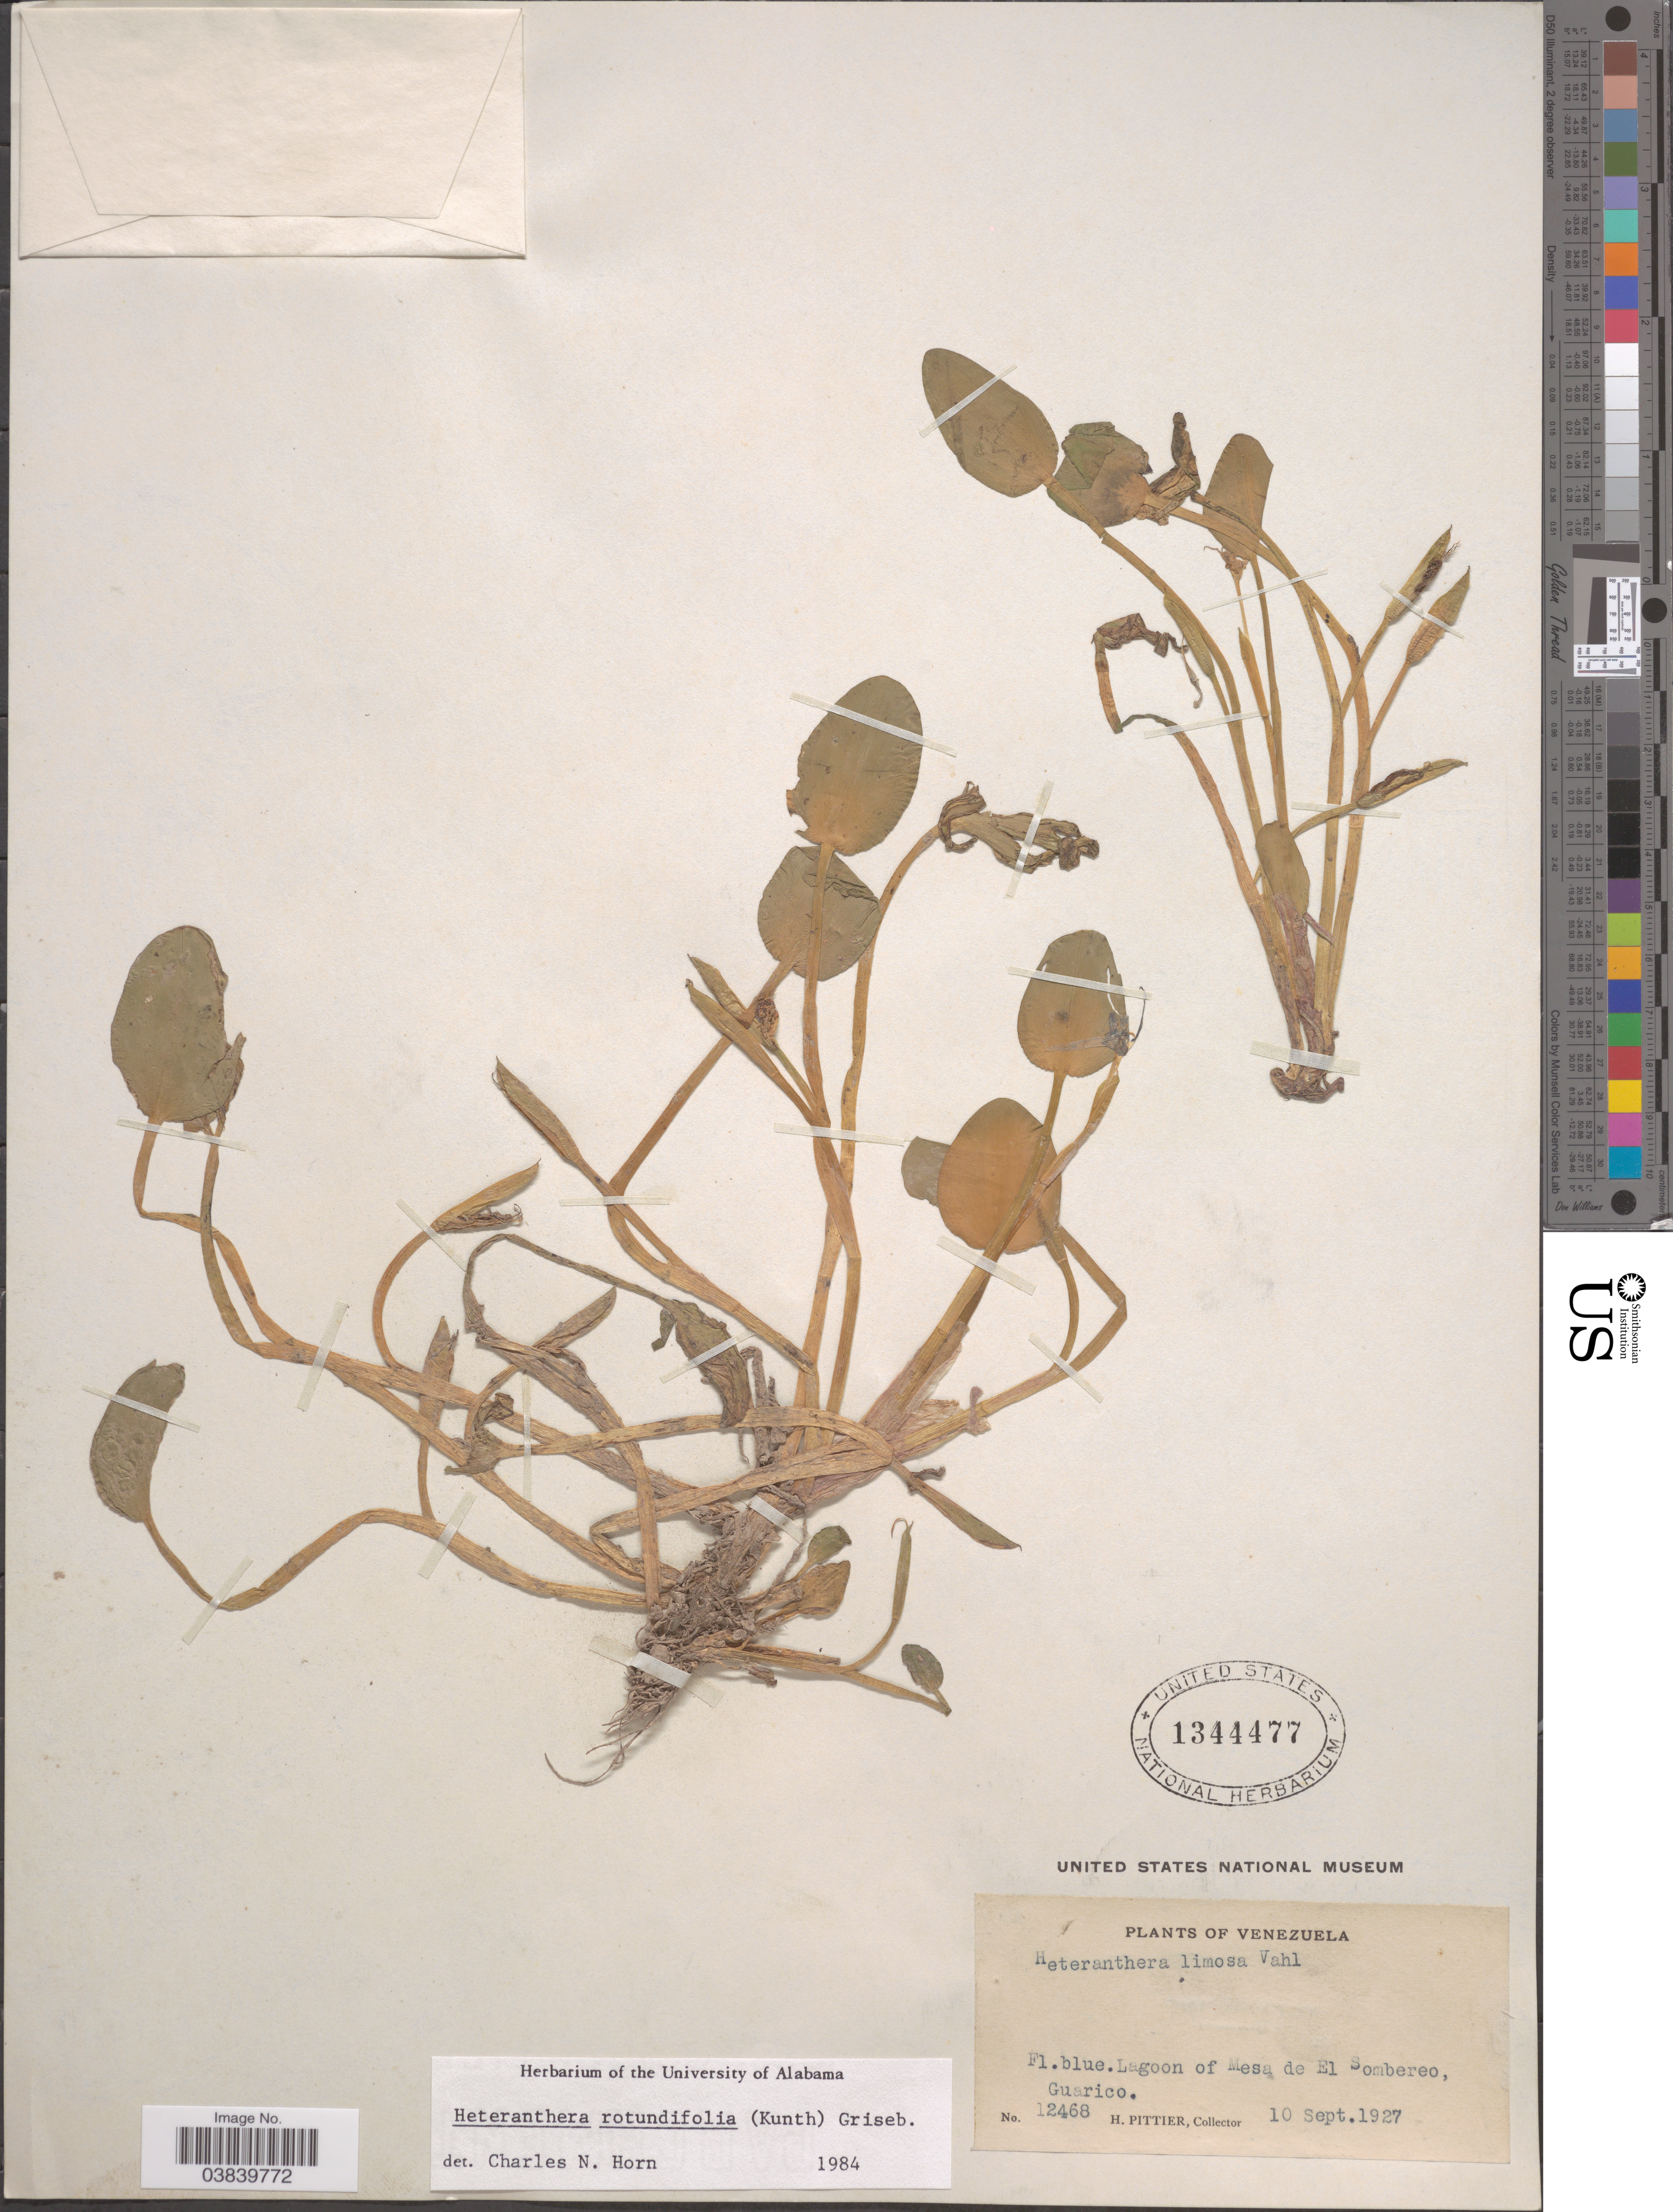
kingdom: Plantae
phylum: Tracheophyta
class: Liliopsida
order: Commelinales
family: Pontederiaceae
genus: Heteranthera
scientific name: Heteranthera rotundifolia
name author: (Kunth) Griseb.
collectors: H. F. Pittier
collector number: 12468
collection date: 1927-09-10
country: Venezuela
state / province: Guarico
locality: Lagoon of Mesa de El Sombereo.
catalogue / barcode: US 1344477